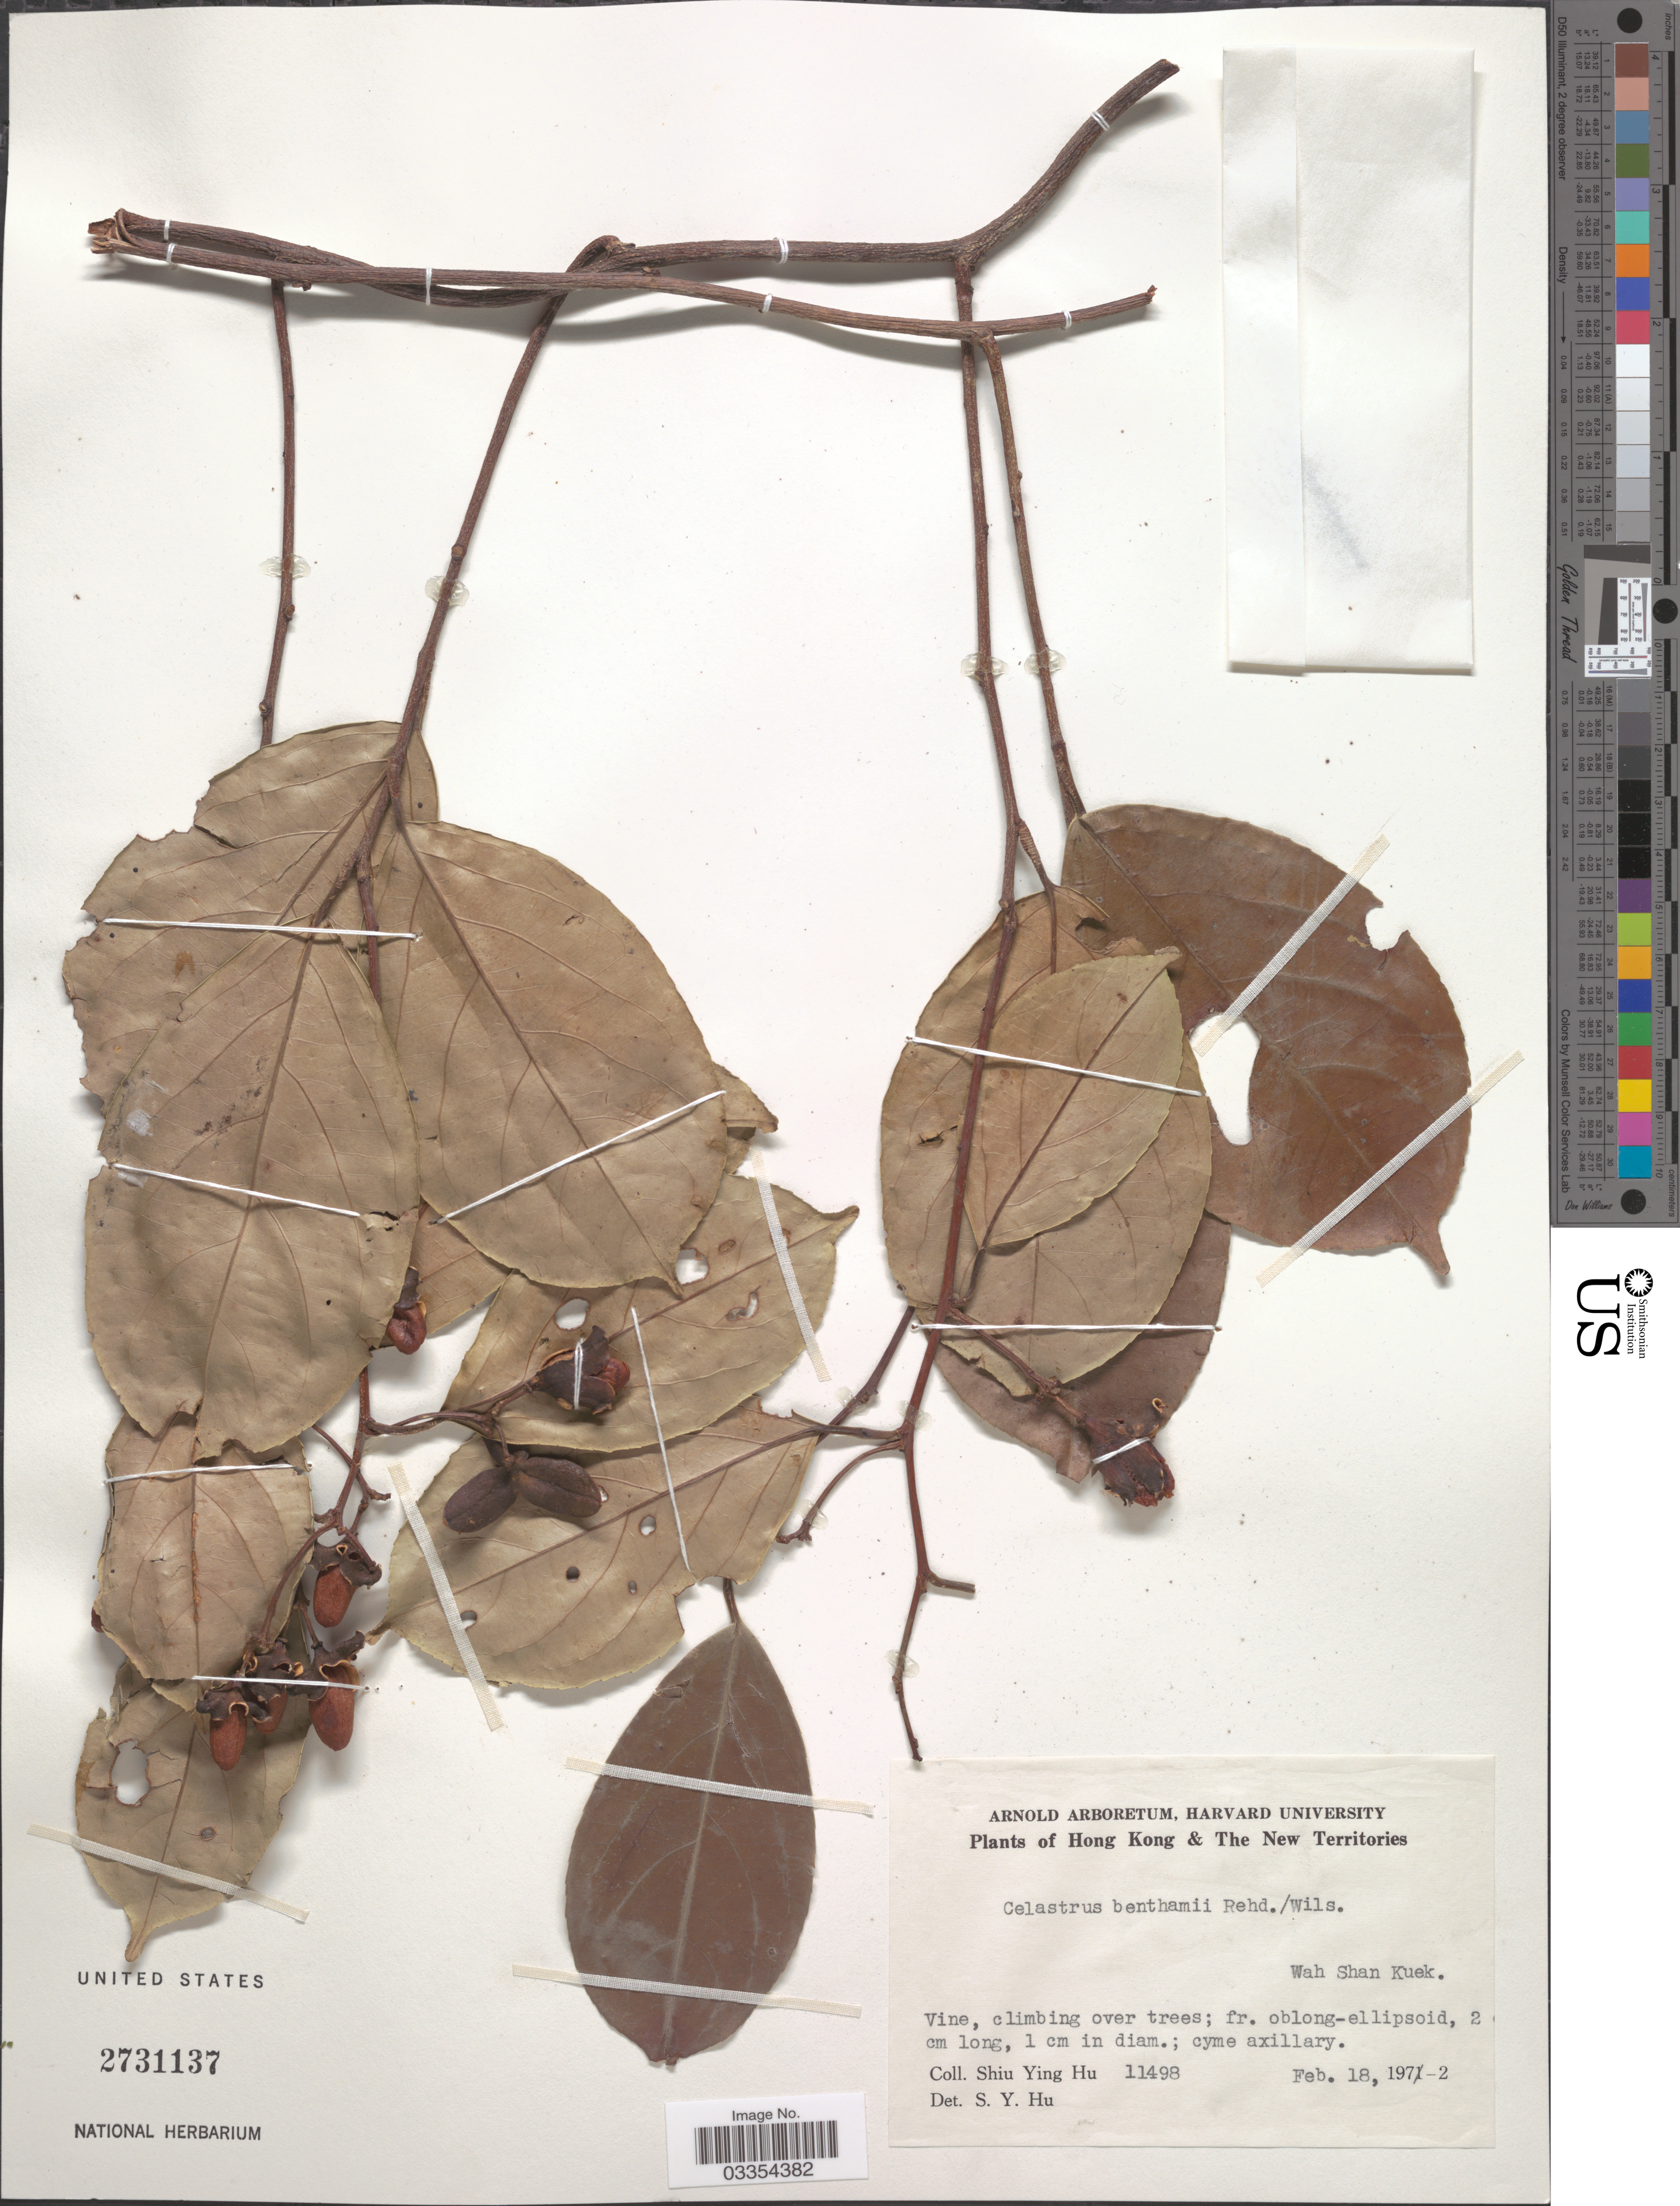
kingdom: Plantae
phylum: Tracheophyta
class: Magnoliopsida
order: Celastrales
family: Celastraceae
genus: Celastrus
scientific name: Celastrus monospermus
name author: Roxb.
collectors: S. Y. Hu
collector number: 11498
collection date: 1972-02-18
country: China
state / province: Hong Kong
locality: Hong Kong & The New Territories. Wah Shan Kuek.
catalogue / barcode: US 2731137